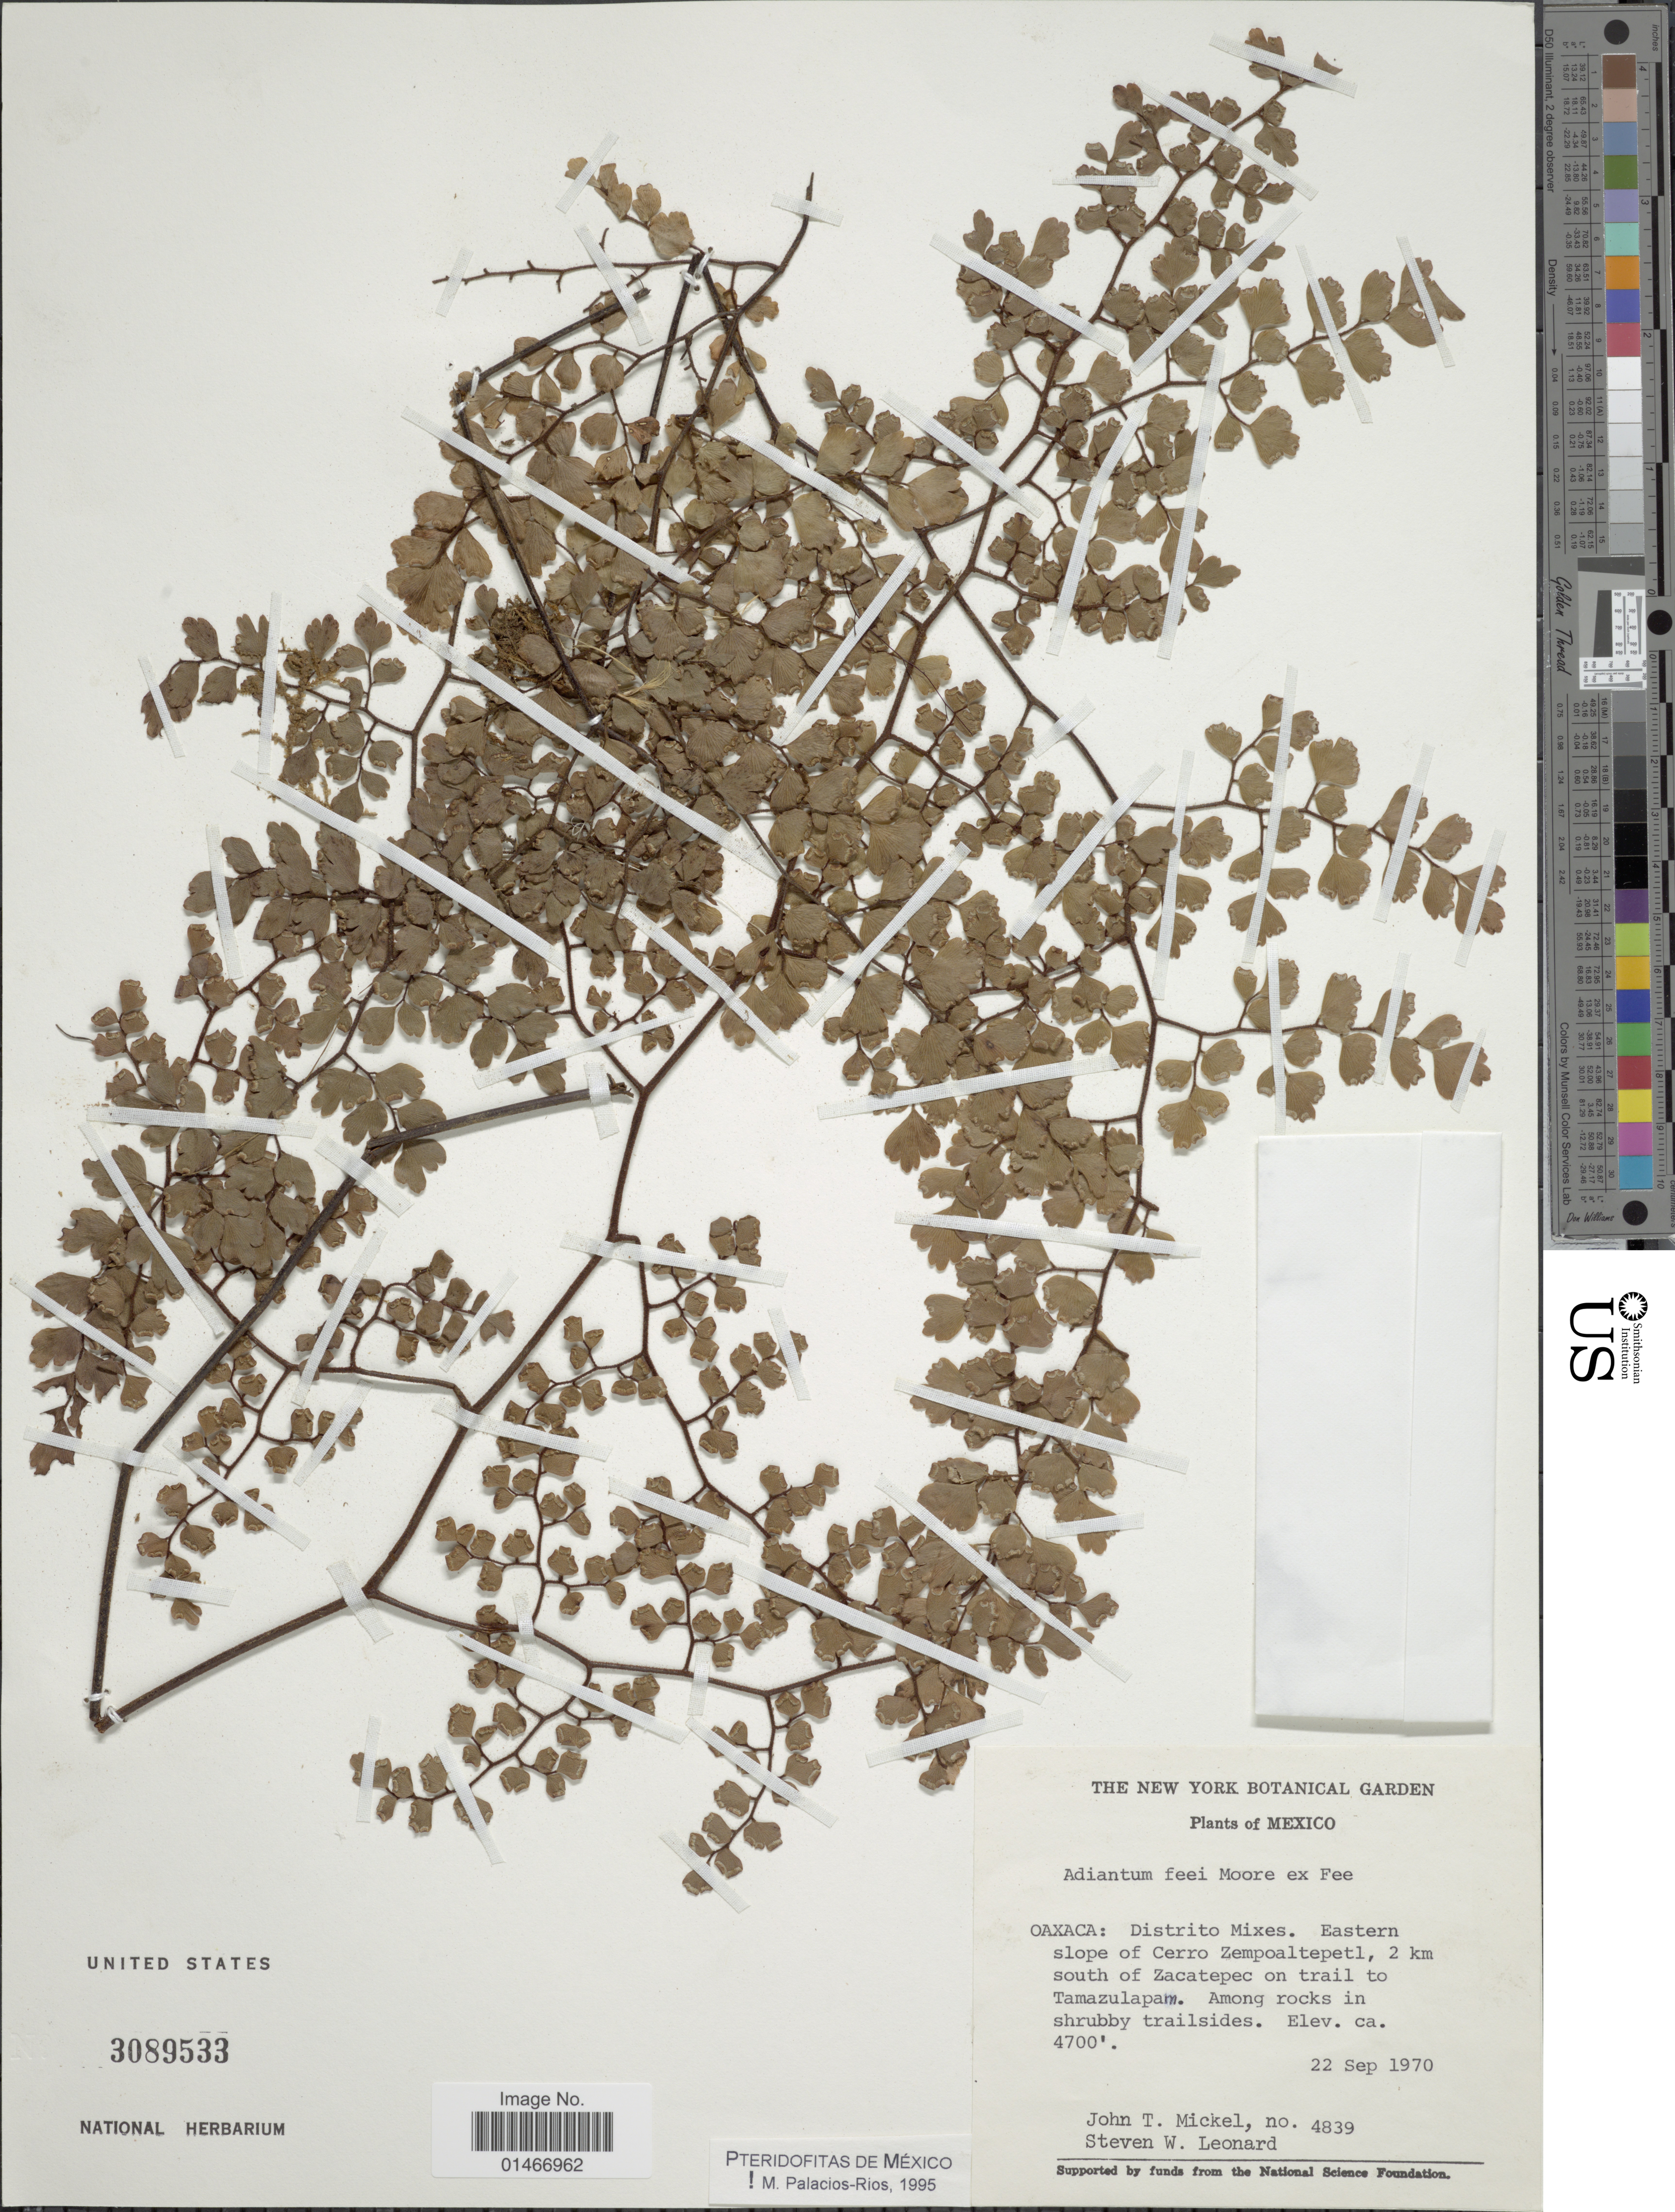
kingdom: Plantae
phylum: Tracheophyta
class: Polypodiopsida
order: Polypodiales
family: Pteridaceae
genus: Adiantum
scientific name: Adiantum feei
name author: T. Moore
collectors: J. T. Mickel & S. W. Leonard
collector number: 4839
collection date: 1970-09-22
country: Mexico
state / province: Oaxaca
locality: Distrito Mixes. Eastern slope of Cerro Zempoaltepetl, 2 km south of Zacatepec on trail to Tamazulapam.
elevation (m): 1433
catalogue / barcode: US 3089533